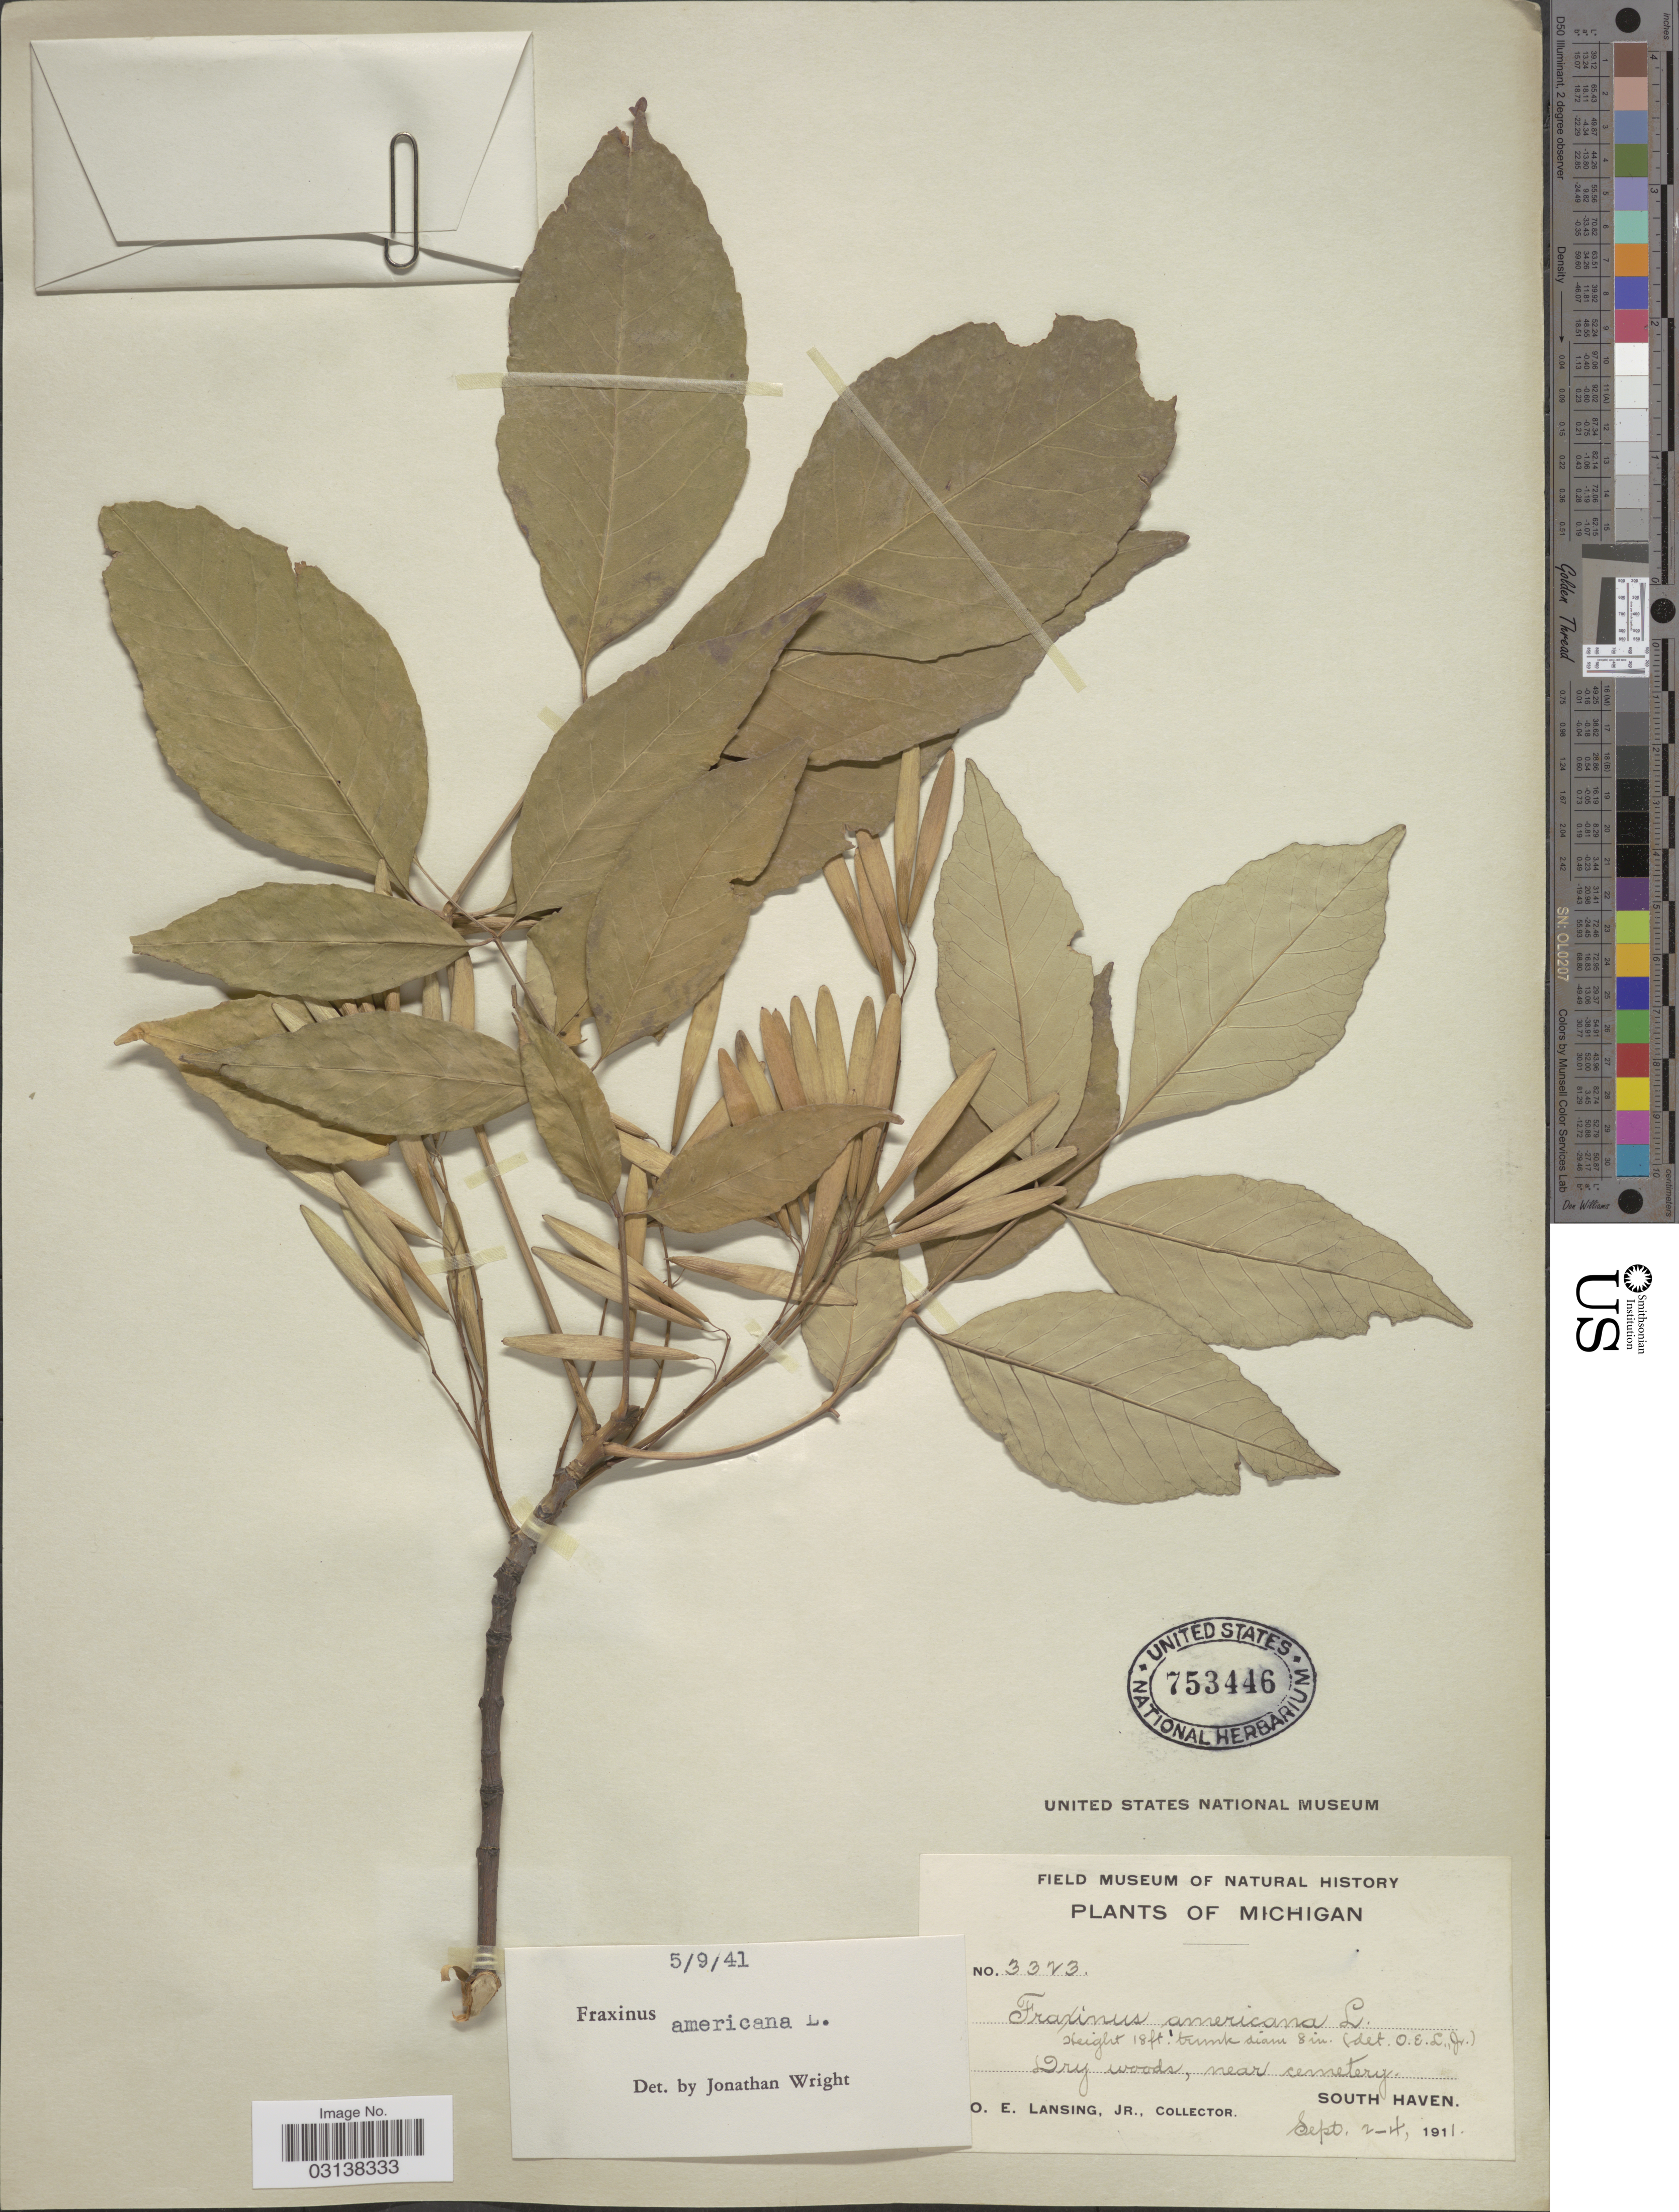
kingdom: Plantae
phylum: Tracheophyta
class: Magnoliopsida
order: Lamiales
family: Oleaceae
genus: Fraxinus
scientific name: Fraxinus americana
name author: L.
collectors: O. Lansing Jr.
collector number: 3323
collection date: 1911-09-02/1911-09-04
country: United States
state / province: Michigan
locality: Dry woods, near cemetery, South Haven.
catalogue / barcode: US 753446